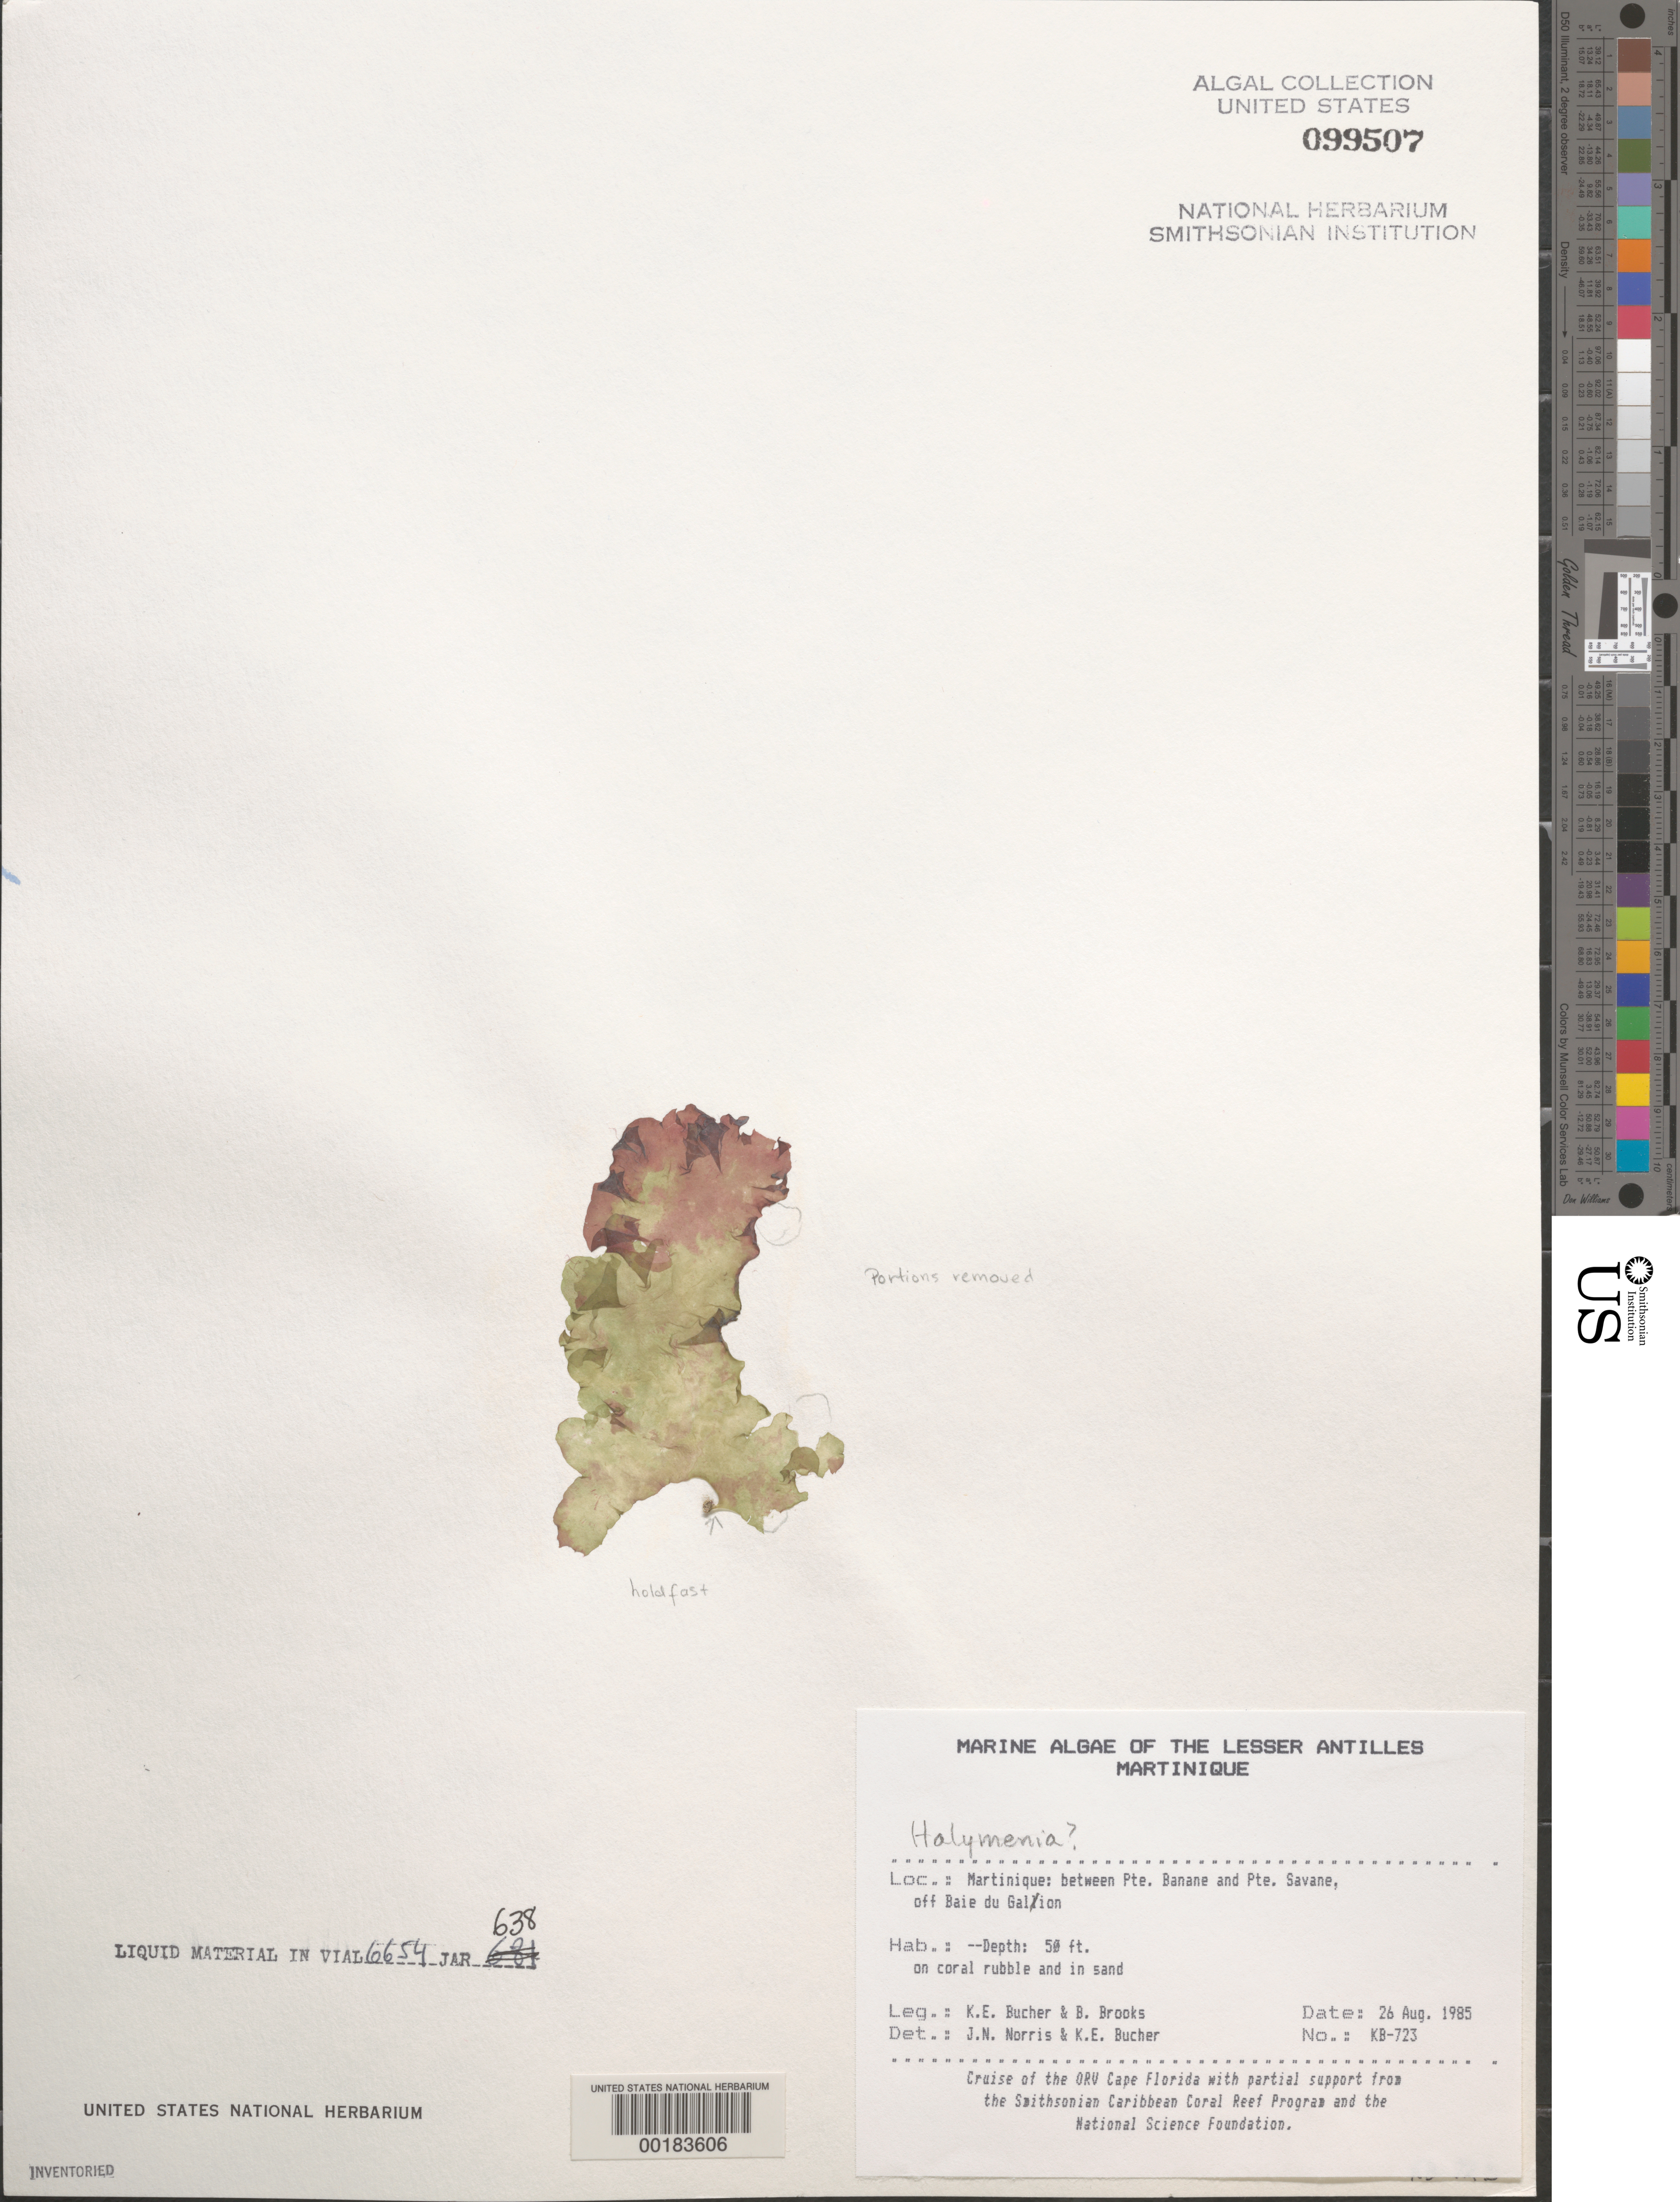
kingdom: Plantae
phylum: Rhodophyta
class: Florideophyceae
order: Halymeniales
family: Halymeniaceae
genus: Halymenia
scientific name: Halymenia sp.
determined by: Norris, J. N.; Bucher, K. E.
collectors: K. E. Bucher & B. Brooks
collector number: Kb-723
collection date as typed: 26 Aug 1985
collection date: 1985-08-26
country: Martinique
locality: Between Pointe Banane and Pointe Savane, off Baie du Galion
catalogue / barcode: US 99507